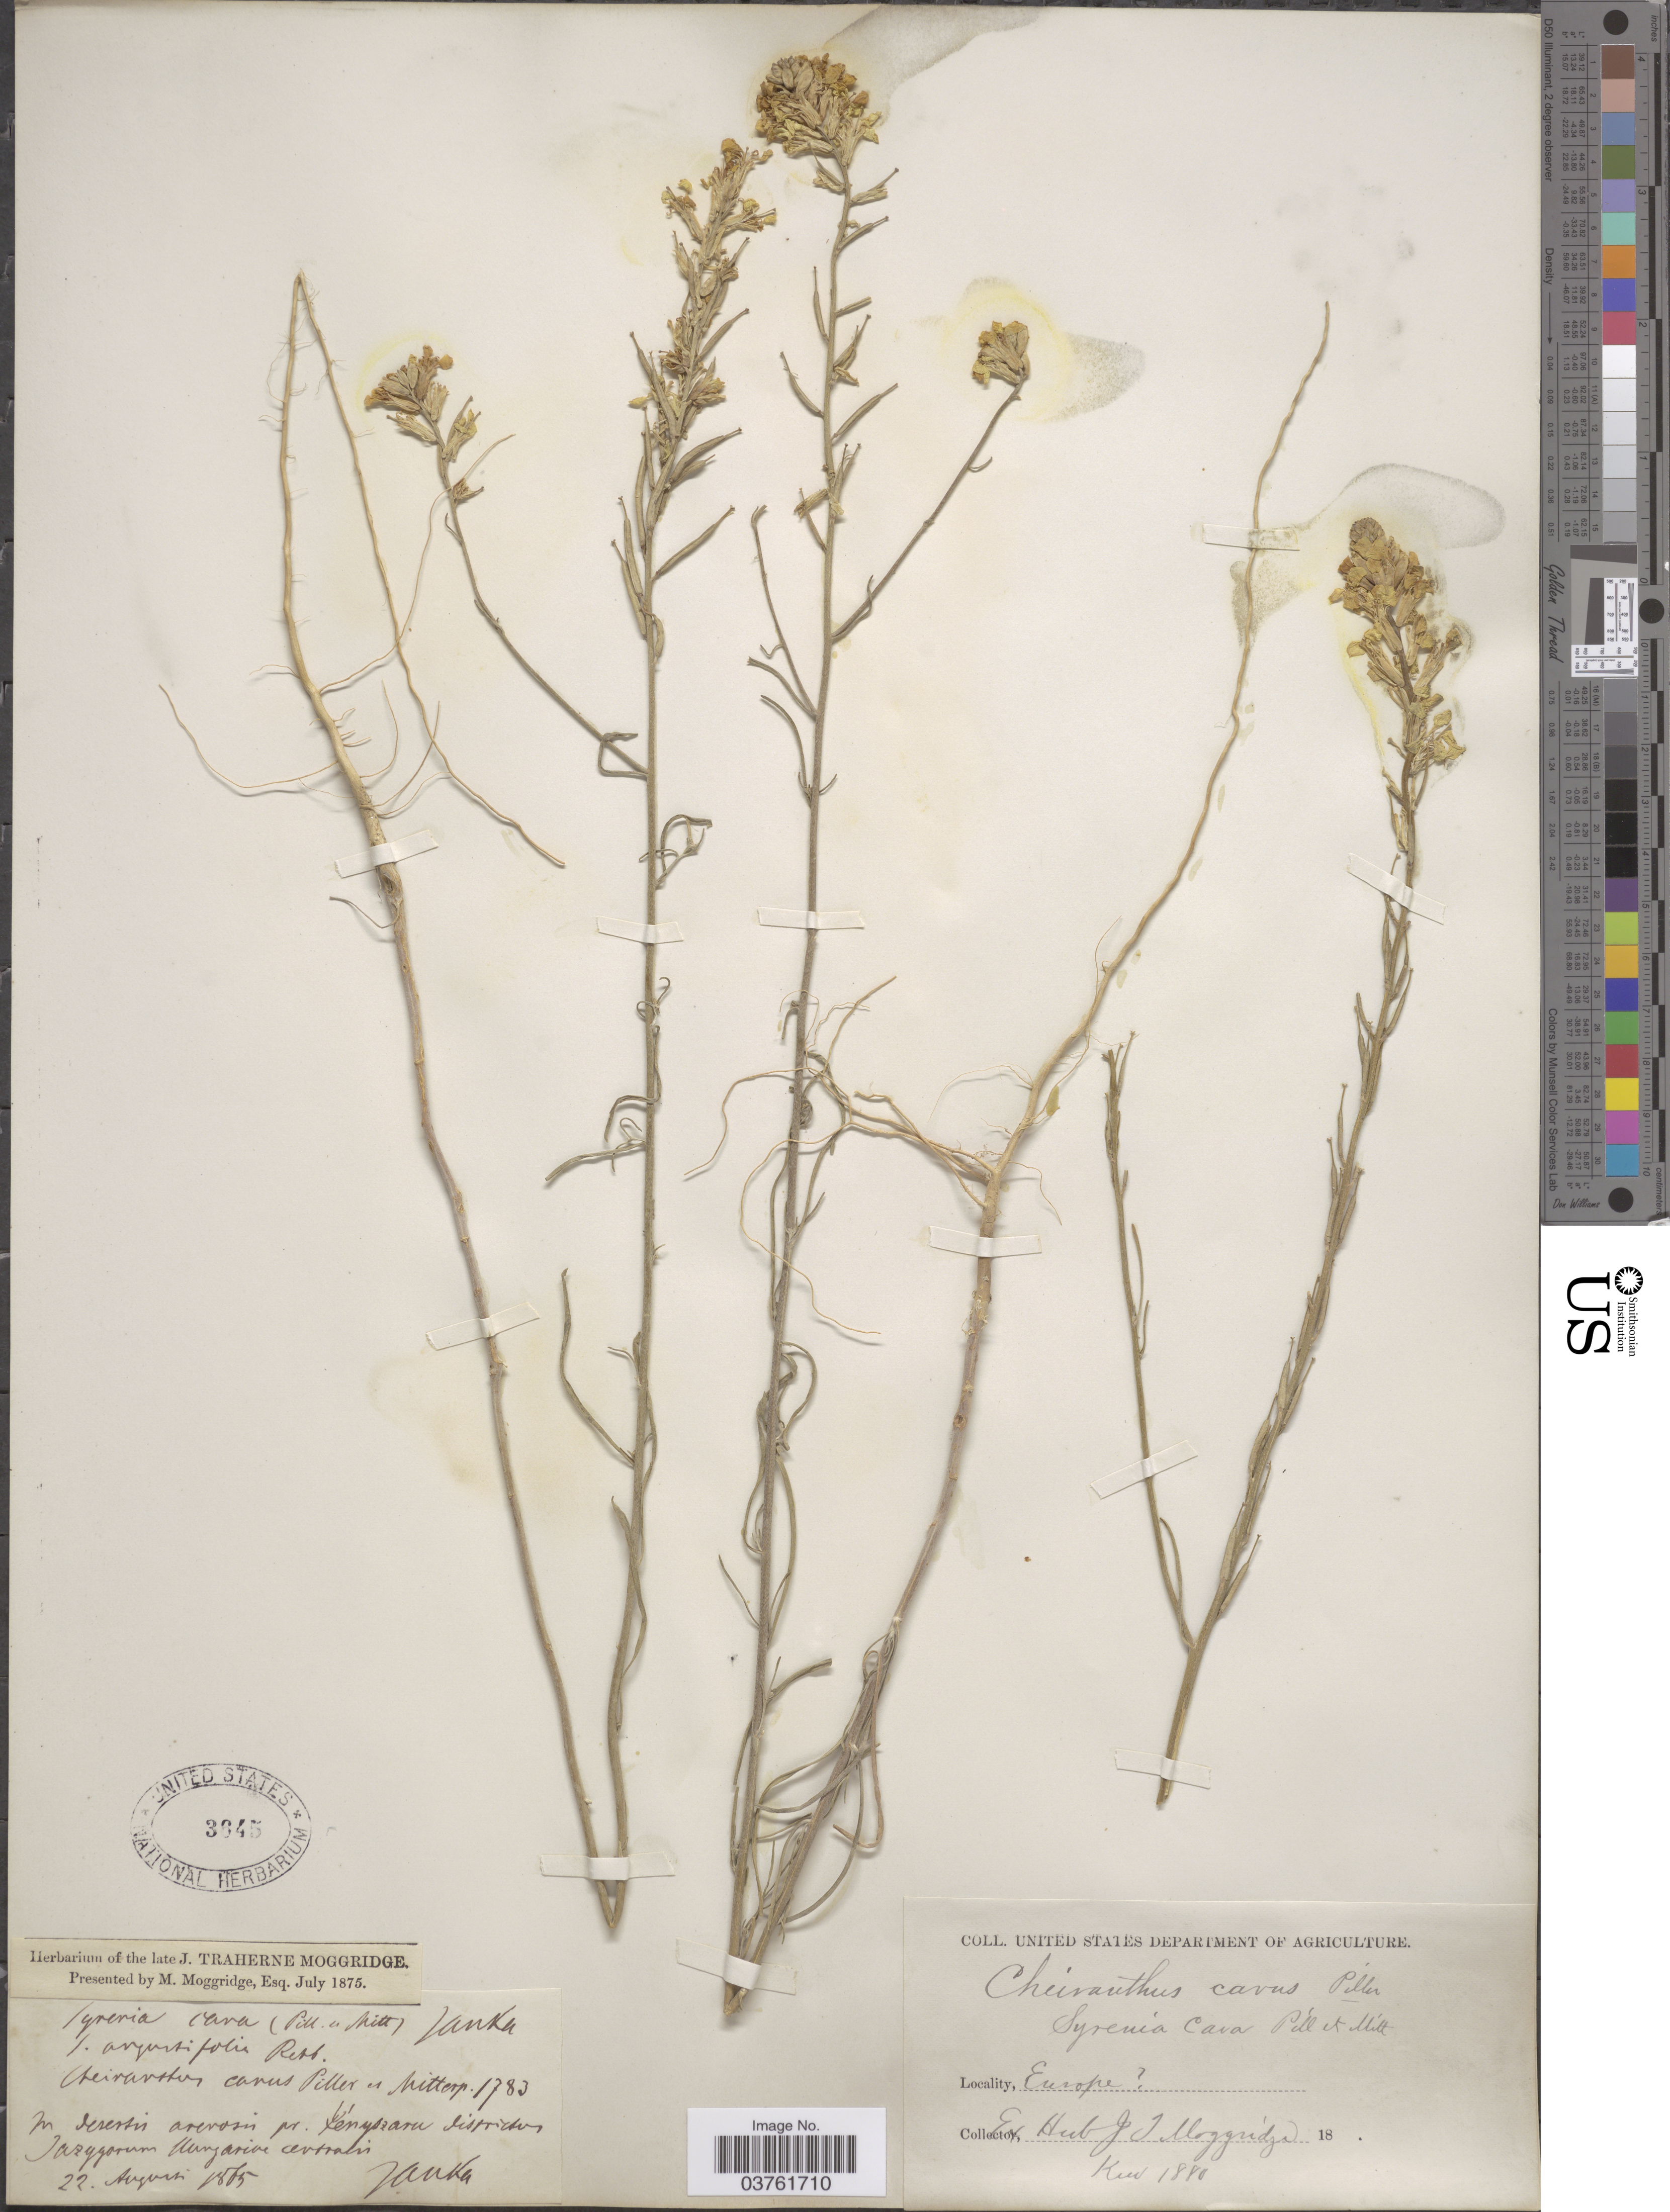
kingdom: Plantae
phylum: Tracheophyta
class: Magnoliopsida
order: Brassicales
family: Brassicaceae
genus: Cheiranthus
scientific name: Cheiranthus canus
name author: Piller & Mitterp.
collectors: V. Janka von Bulcs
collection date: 1885-08-22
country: Hungary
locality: In desertis arerosis pr. Fényzaru visortis Jazggorum Ungarive centralis.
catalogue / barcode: US 3645